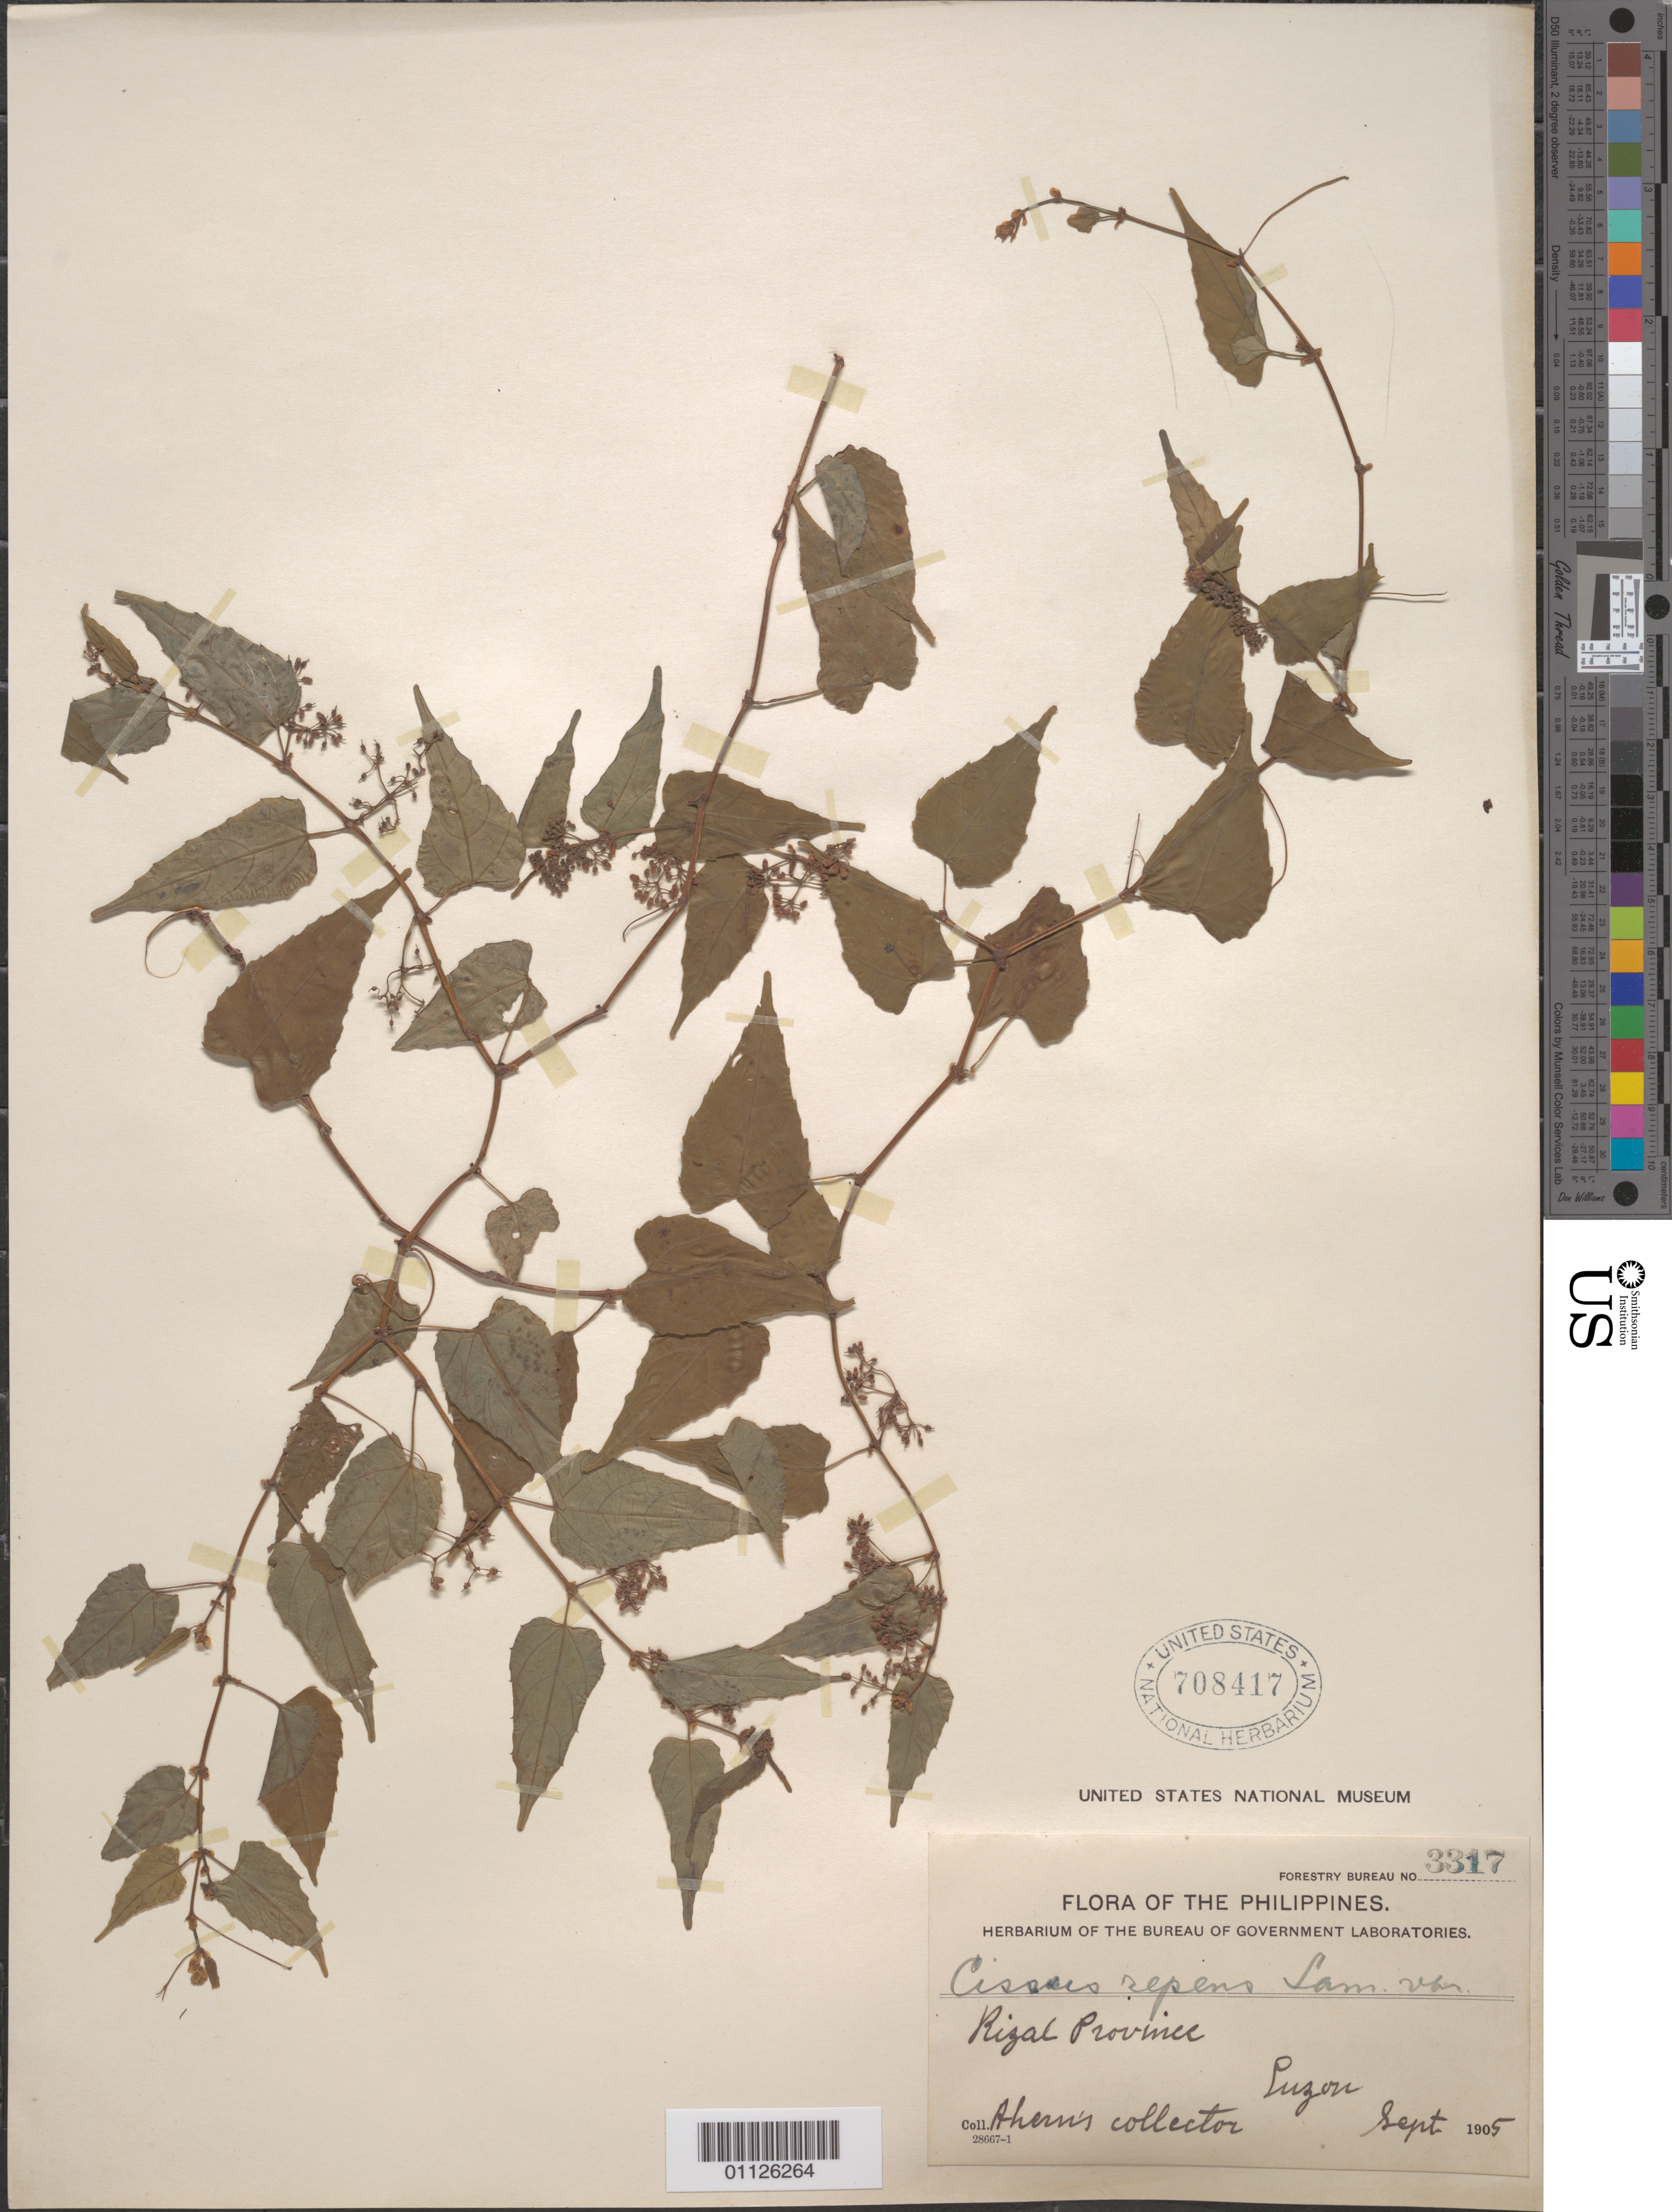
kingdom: Plantae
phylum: Tracheophyta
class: Magnoliopsida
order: Vitales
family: Vitaceae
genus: Cissus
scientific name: Cissus repens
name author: Lam.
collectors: G. Ahern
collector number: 3317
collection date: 1905-09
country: Philippines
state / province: Calabarzon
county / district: Rizal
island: Luzon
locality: Luzon.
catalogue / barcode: US 708417